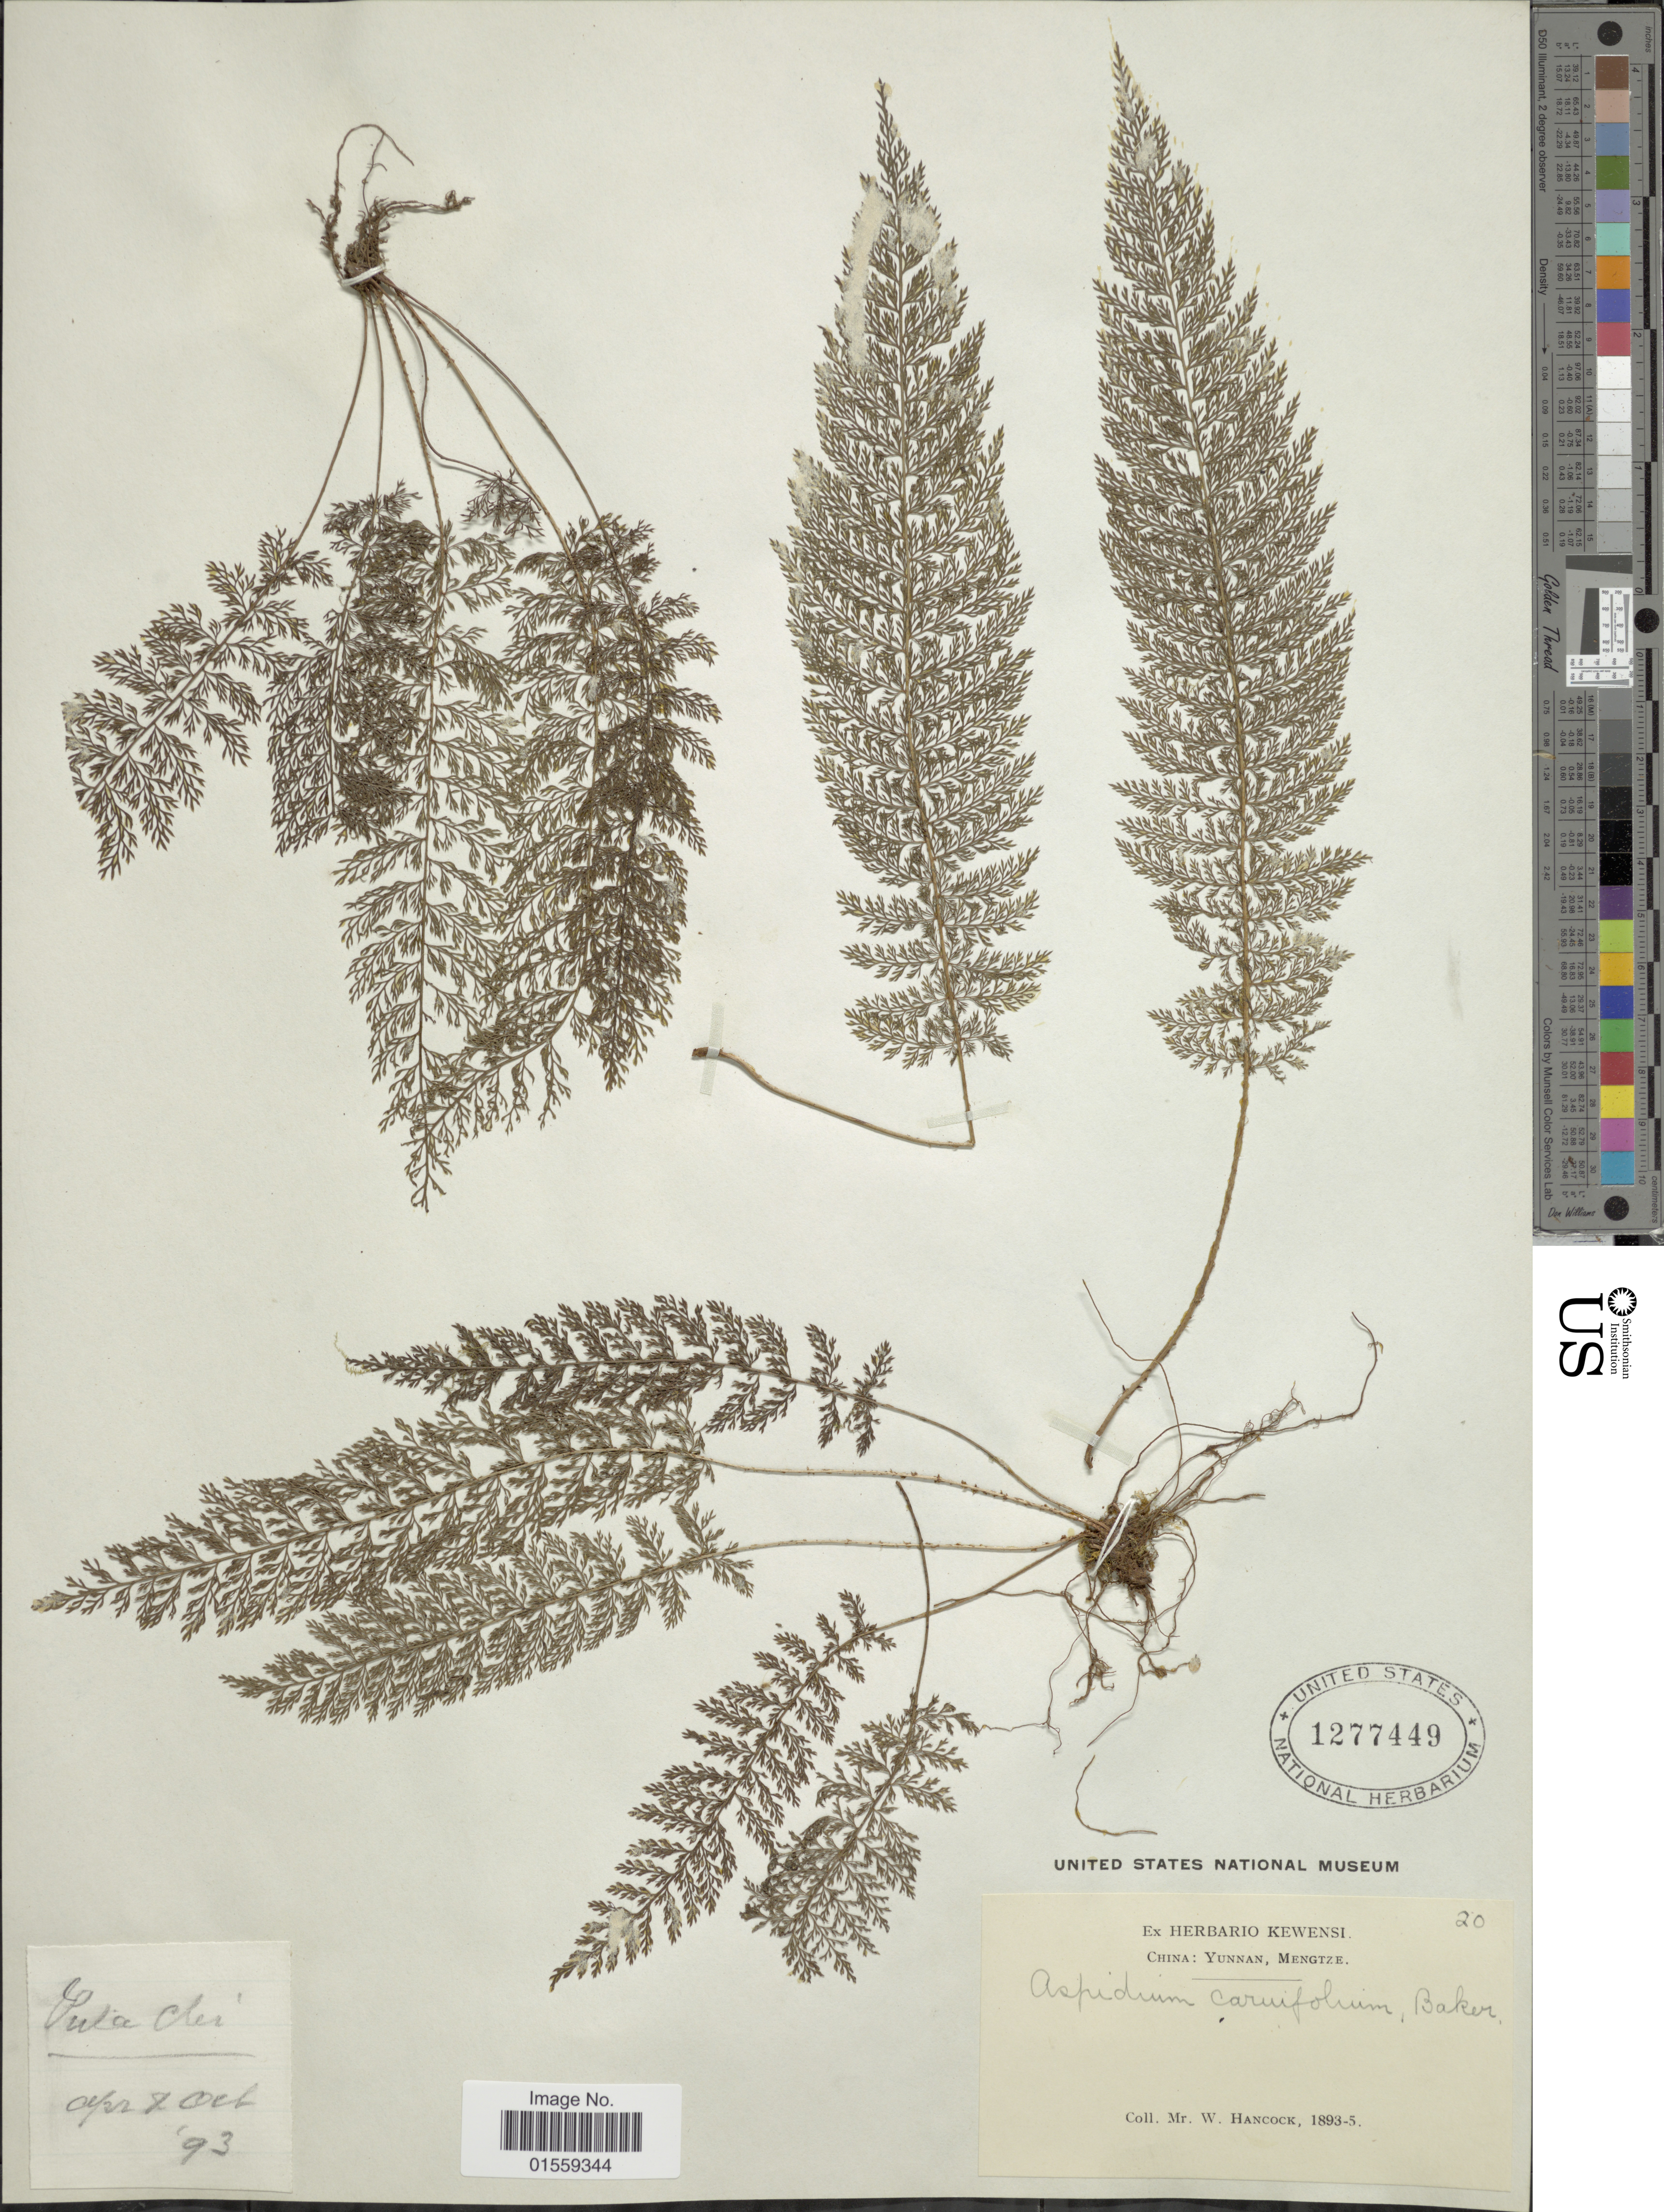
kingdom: Plantae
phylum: Tracheophyta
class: Polypodiopsida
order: Polypodiales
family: Dryopteridaceae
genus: Polystichum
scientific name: Polystichum omeiense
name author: C. Chr.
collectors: W. Hancock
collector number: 20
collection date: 1893-04/1893-10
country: China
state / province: Yunnan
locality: China: Yunnan, Mengteze. Puta Cler [interpreted] [unsure placement]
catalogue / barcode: US 1277449